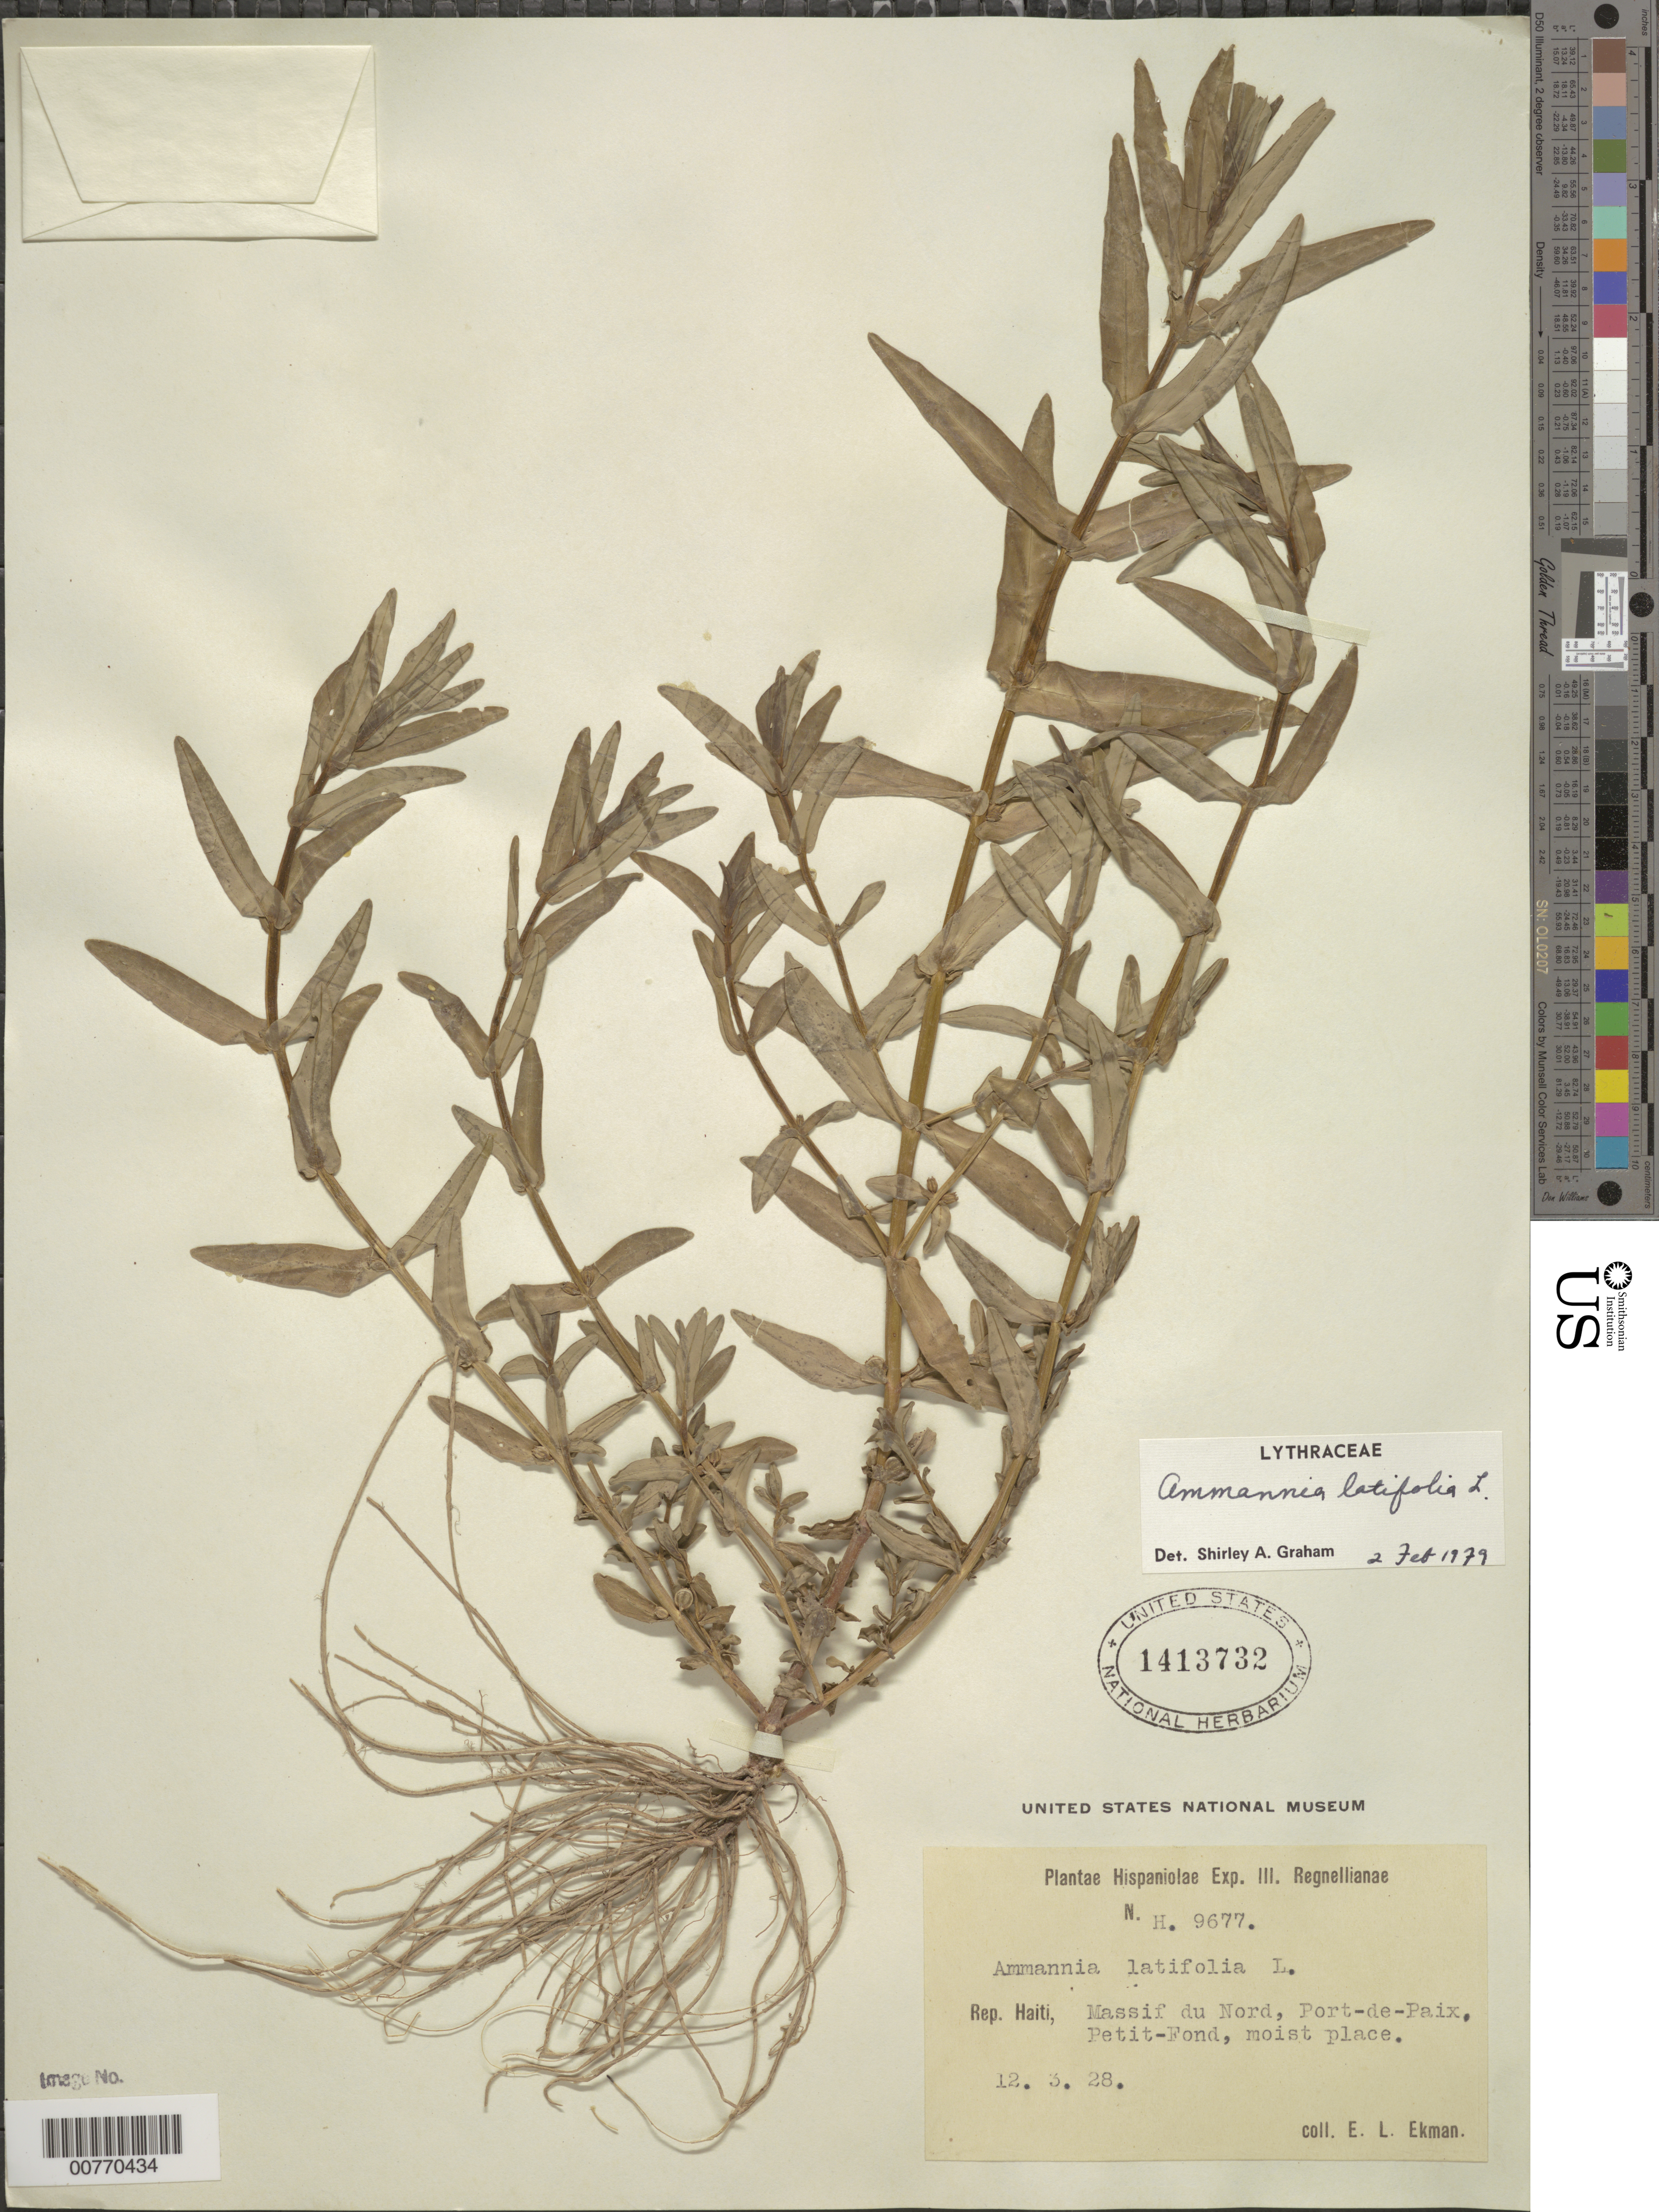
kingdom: Plantae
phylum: Tracheophyta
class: Magnoliopsida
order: Myrtales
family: Lythraceae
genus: Ammannia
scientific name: Ammannia latifolia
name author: L.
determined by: Graham, Shirley Ann Tousch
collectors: E. L. Ekman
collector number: H 9677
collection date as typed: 12 Mar 1928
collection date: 1928-03-12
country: Haiti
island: Hispaniola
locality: Massif du Nord, Port-de-Paix, Petit-Fond.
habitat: Moist place.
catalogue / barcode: US 1413732